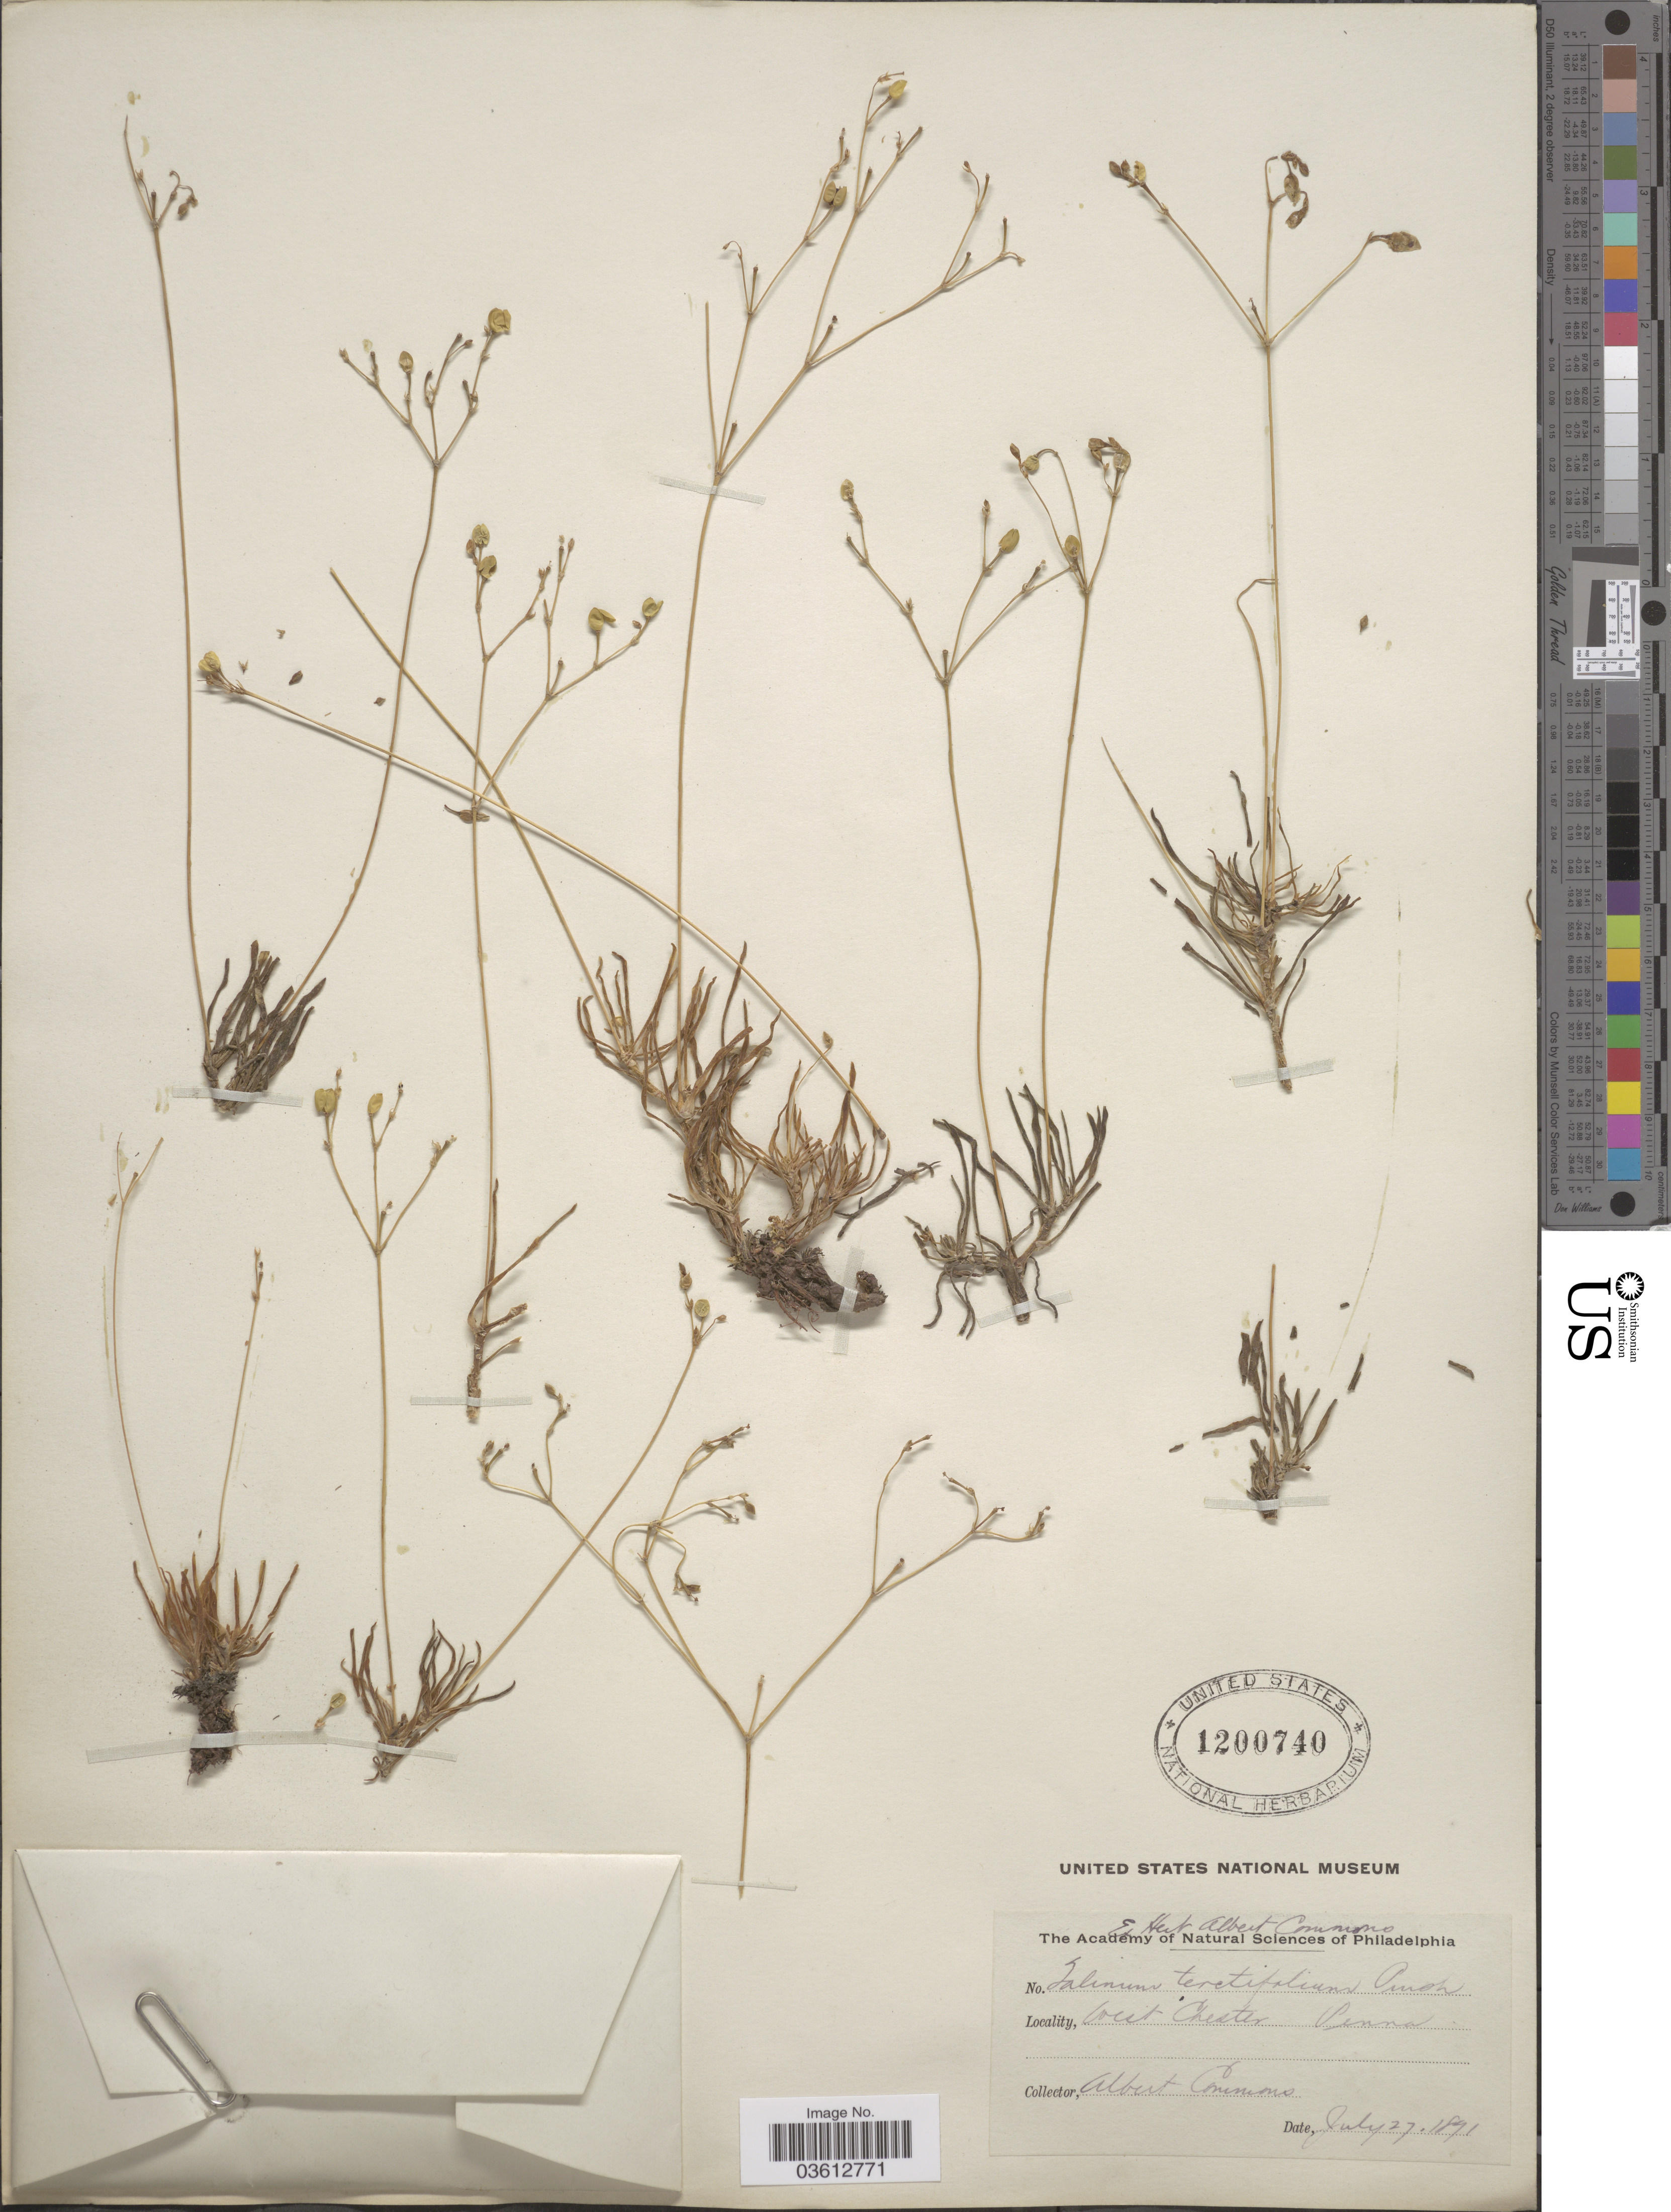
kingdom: Plantae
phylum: Tracheophyta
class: Magnoliopsida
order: Caryophyllales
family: Talinaceae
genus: Talinum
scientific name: Talinum teretifolium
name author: Pursh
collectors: A. Commons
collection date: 1891-07-27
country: United States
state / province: Pennsylvania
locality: West Chester.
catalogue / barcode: US 1200740